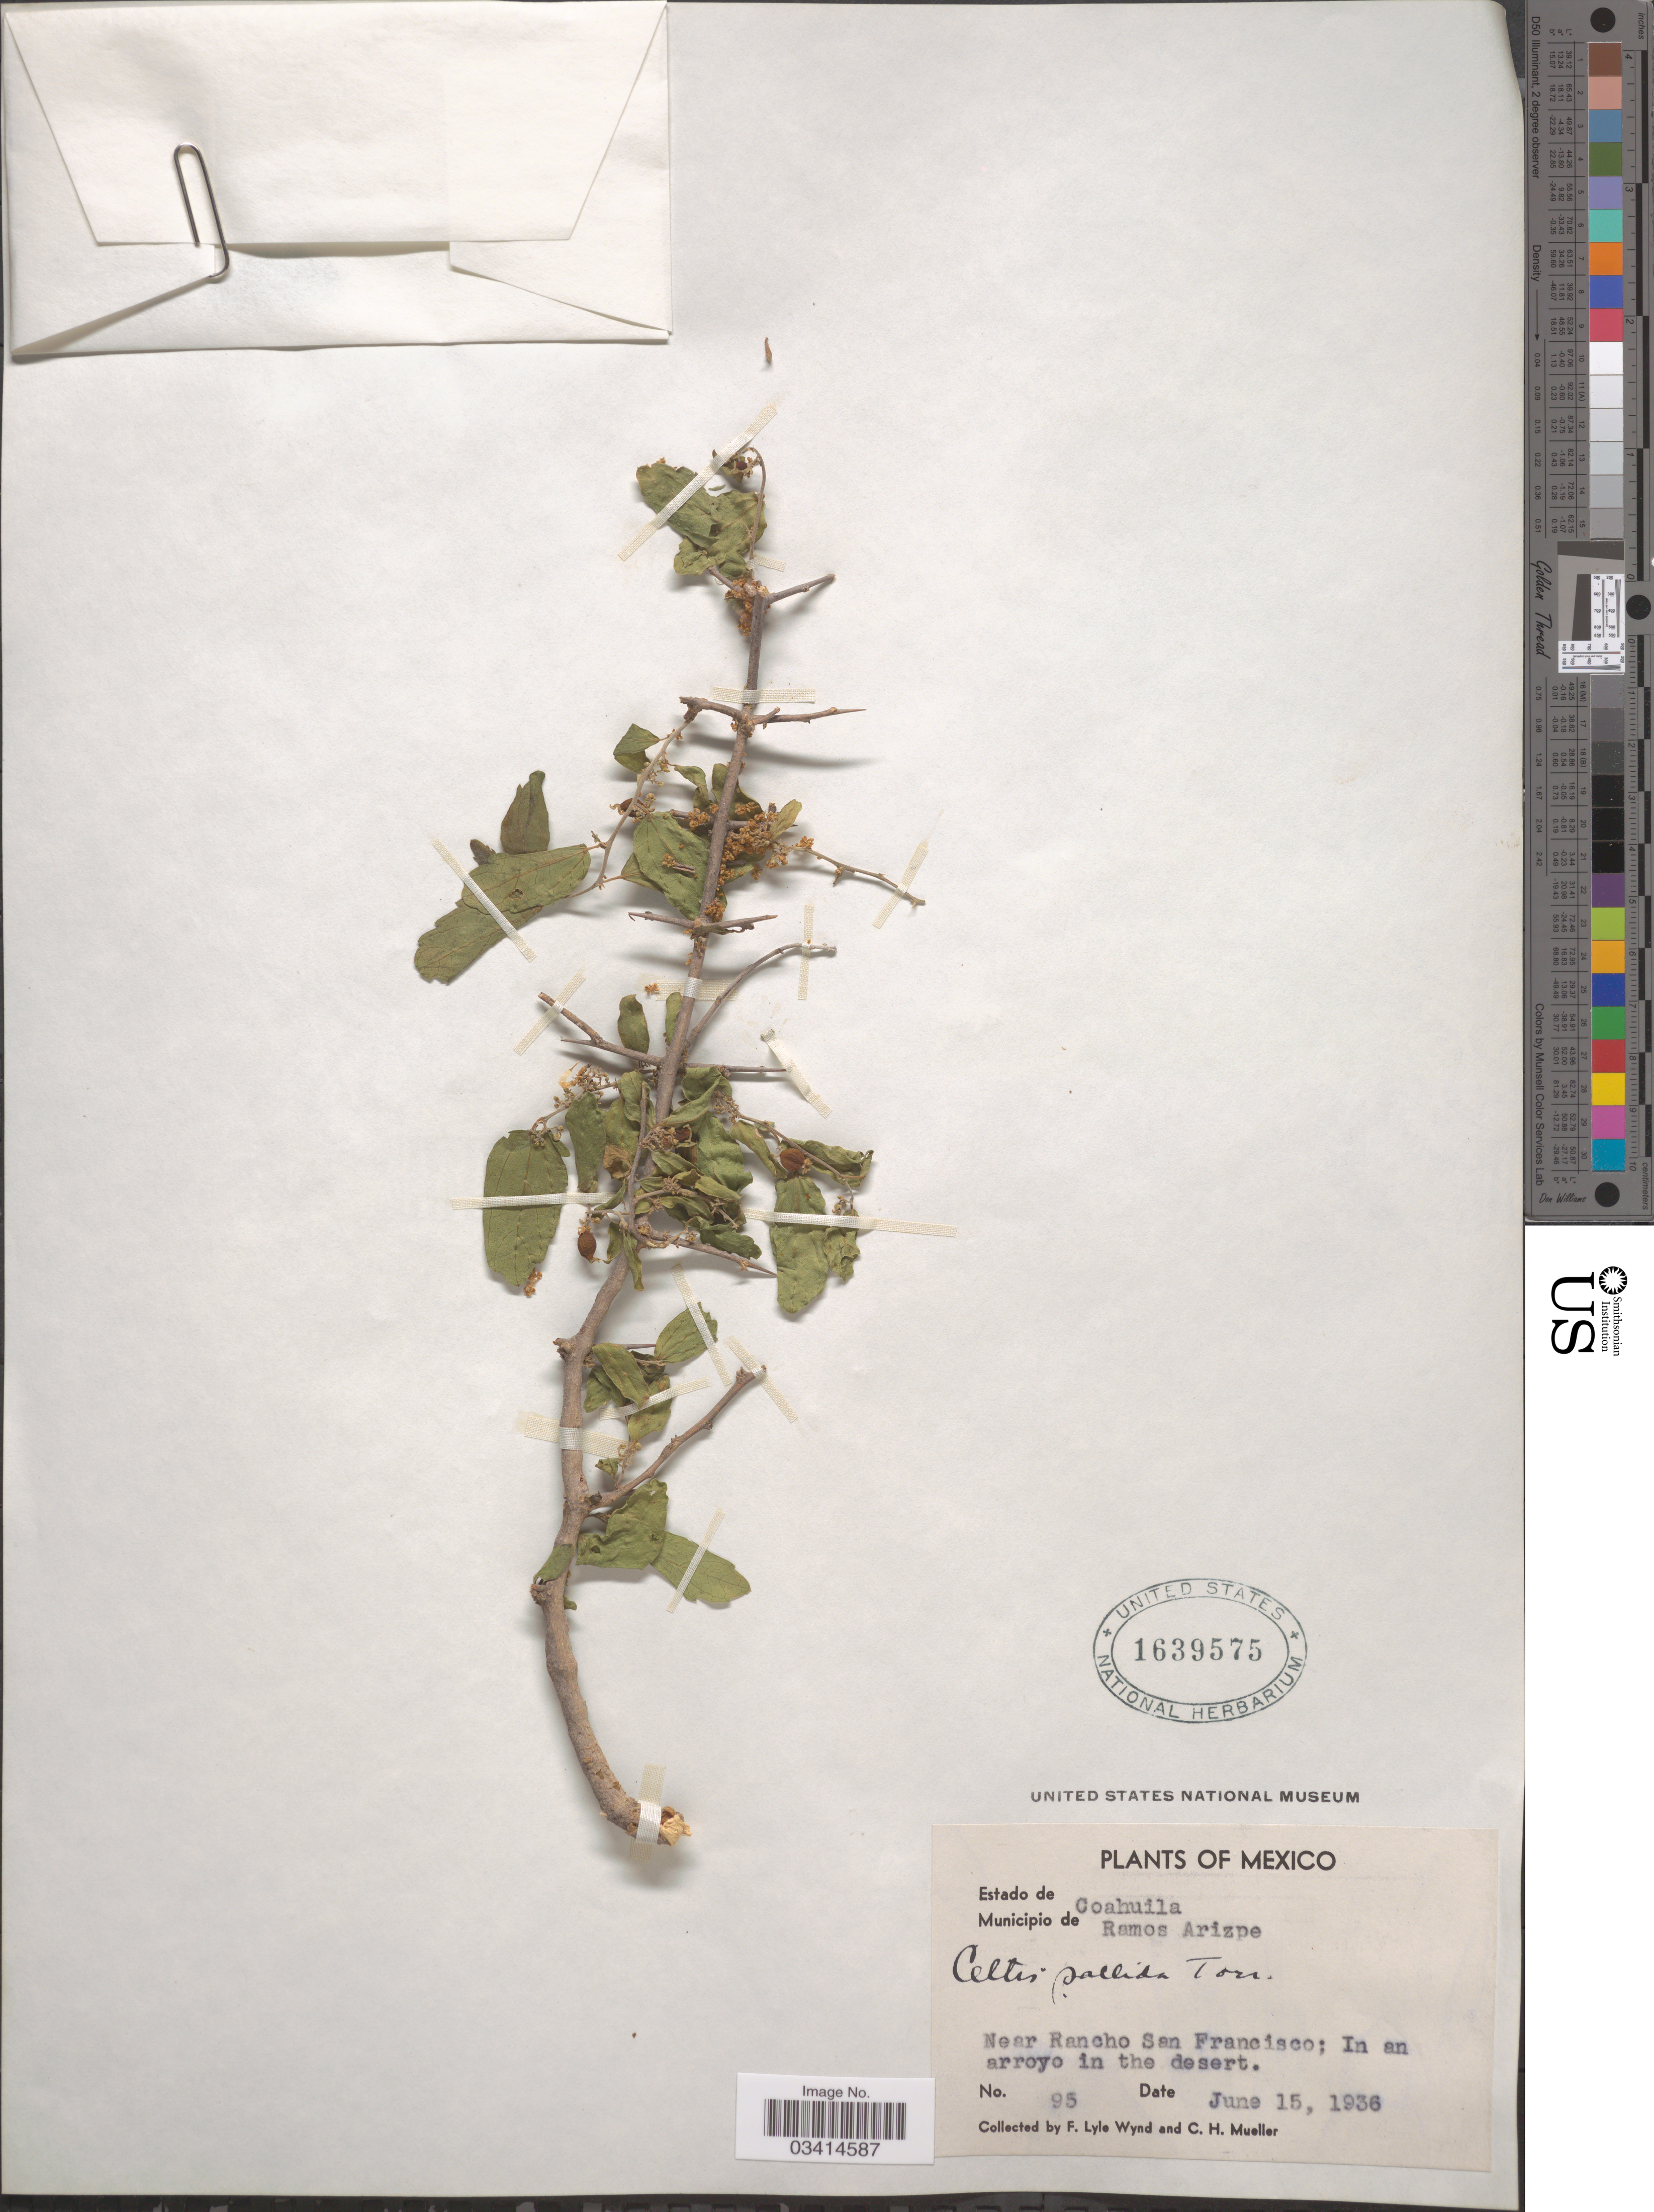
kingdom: Plantae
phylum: Tracheophyta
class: Magnoliopsida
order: Rosales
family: Cannabaceae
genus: Celtis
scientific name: Celtis pallida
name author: Torr. in Emory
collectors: F. L. Wynd & C. H. Mueller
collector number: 95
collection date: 1936-06-15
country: Mexico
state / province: Coahuila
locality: Municipio de Ramos Arizpe. Near Rancho San Francisco; In an arroyo in the desert.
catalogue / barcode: US 1639575